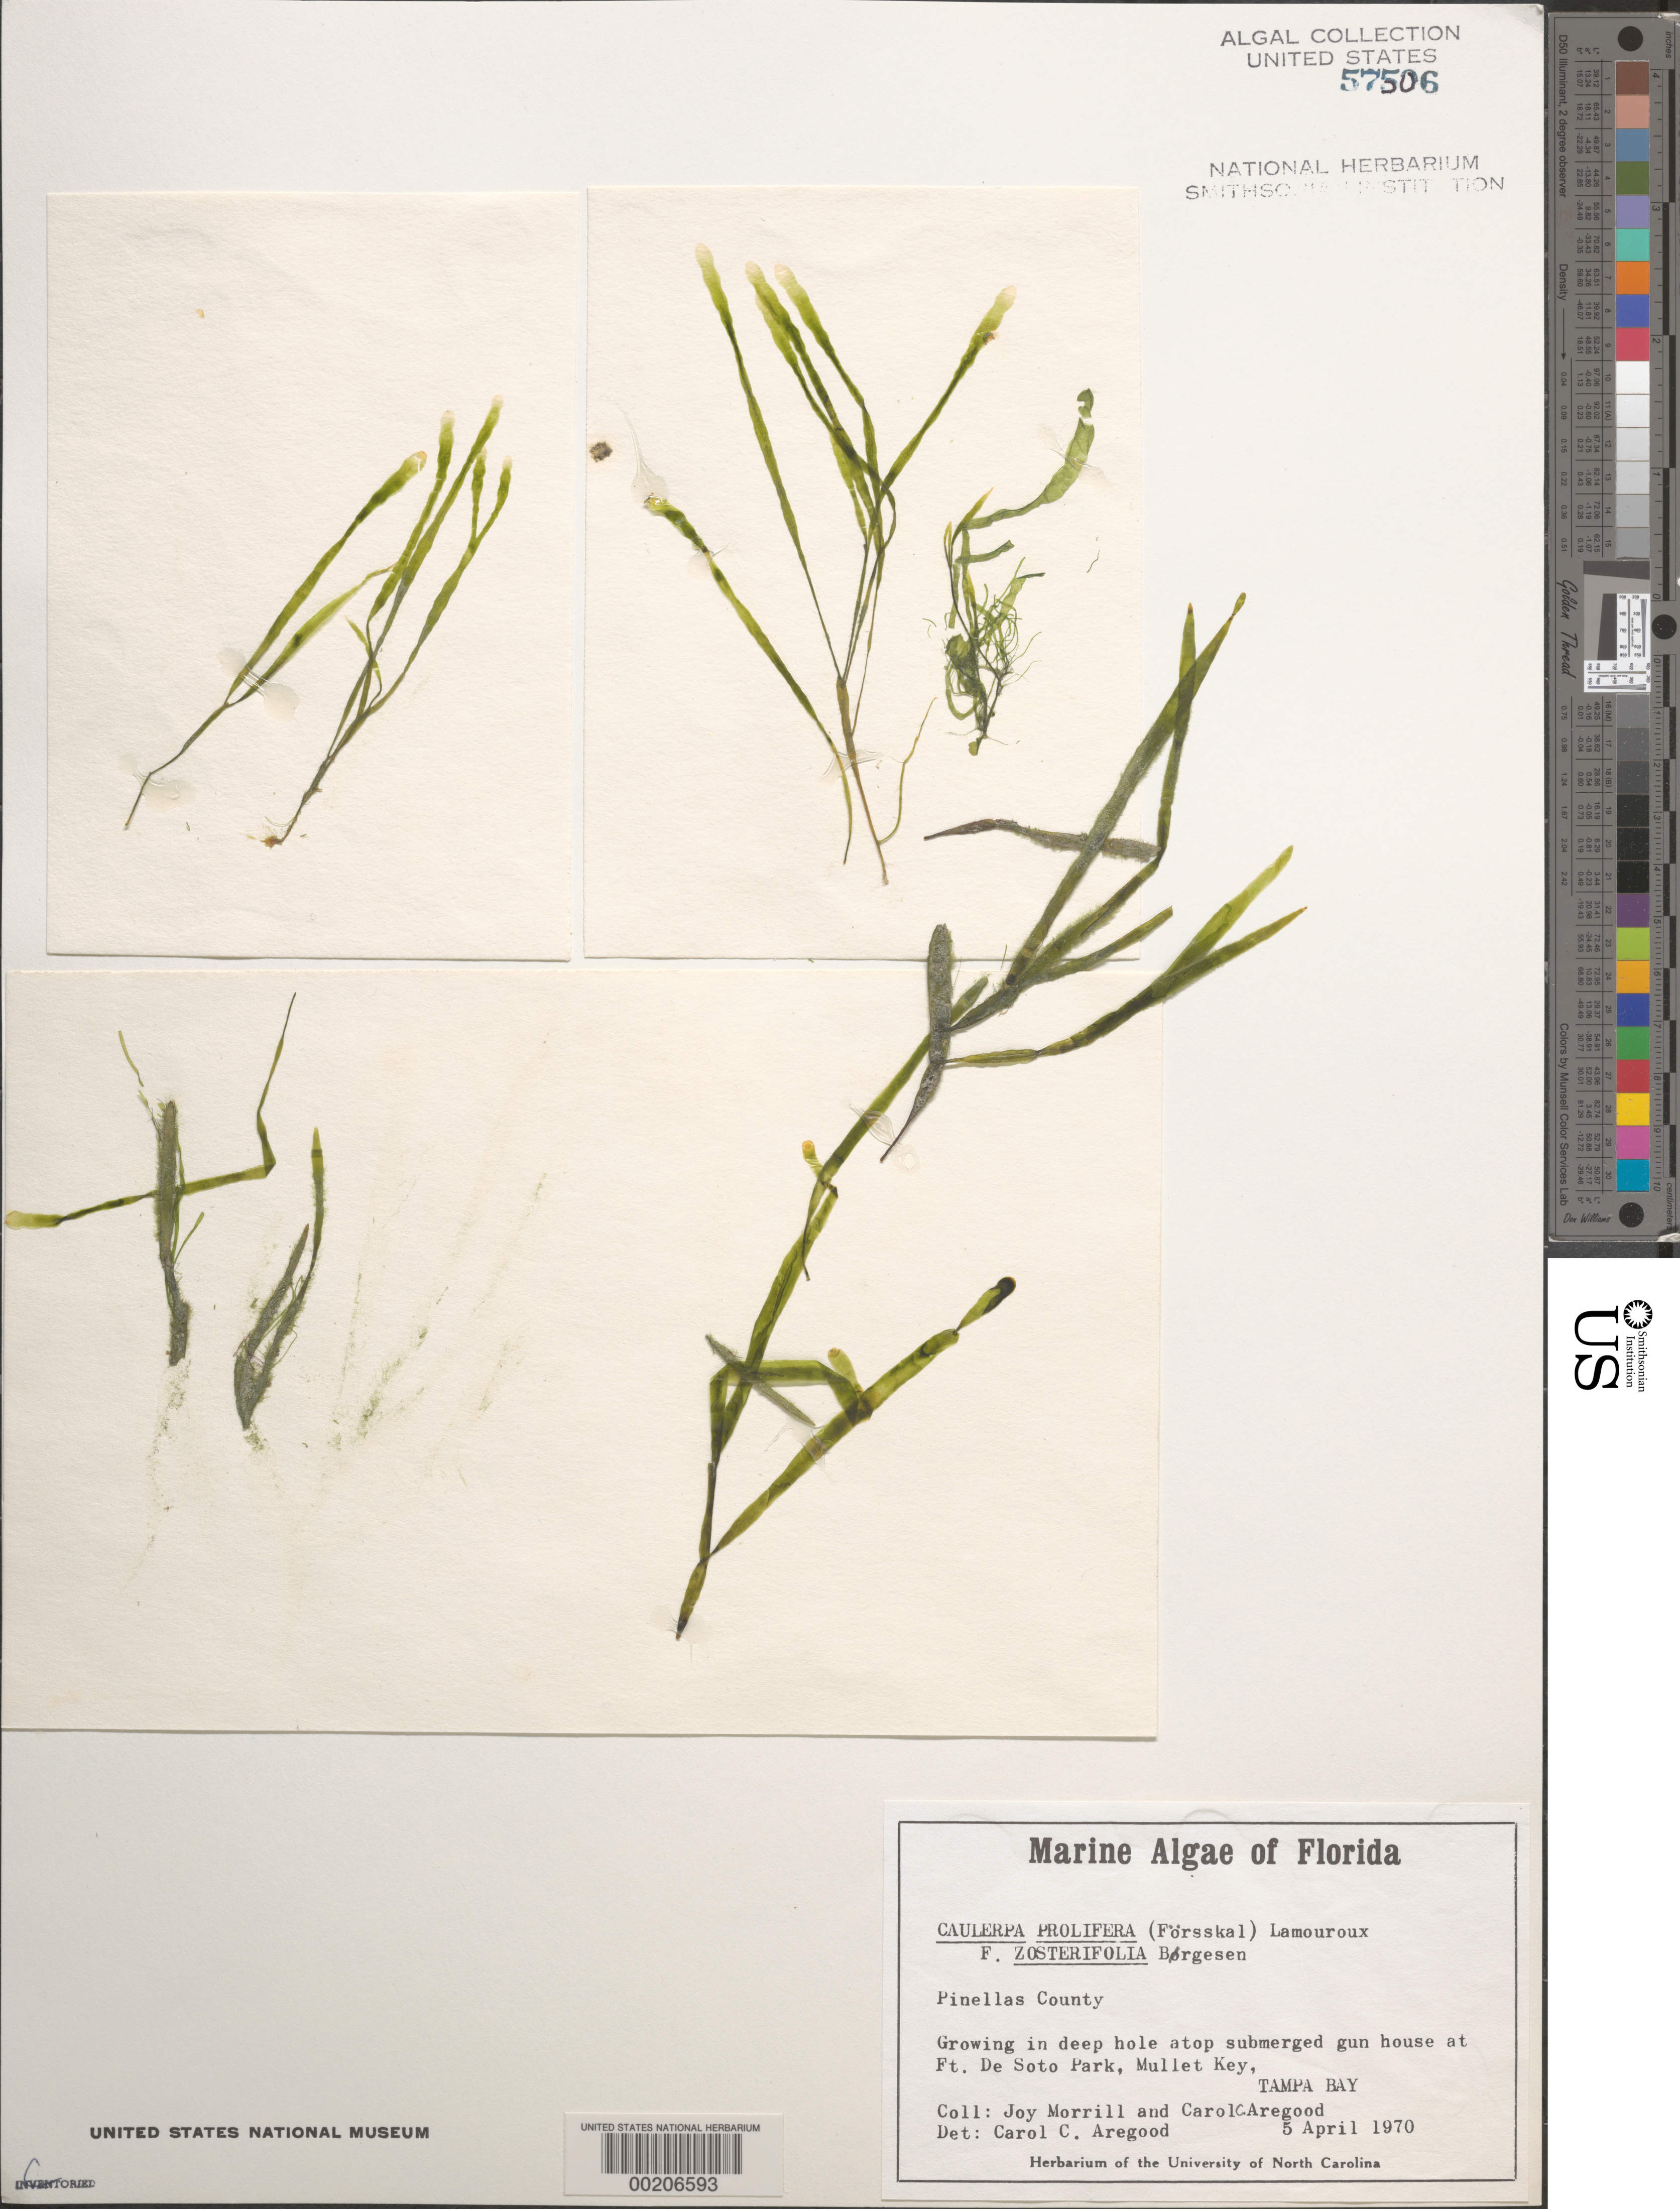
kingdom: Plantae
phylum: Chlorophyta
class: Ulvophyceae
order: Bryopsidales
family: Caulerpaceae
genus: Caulerpa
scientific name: Caulerpa prolifera f. zosterifolia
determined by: Aregood, C. C.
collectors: J. Morrill & C. Aregood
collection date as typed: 05 Apr 1970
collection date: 1970-04-05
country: United States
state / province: Florida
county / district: Pinellas County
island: Mullet Key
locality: Tampa Bay, Fort DeSoto Park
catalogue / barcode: US 57506